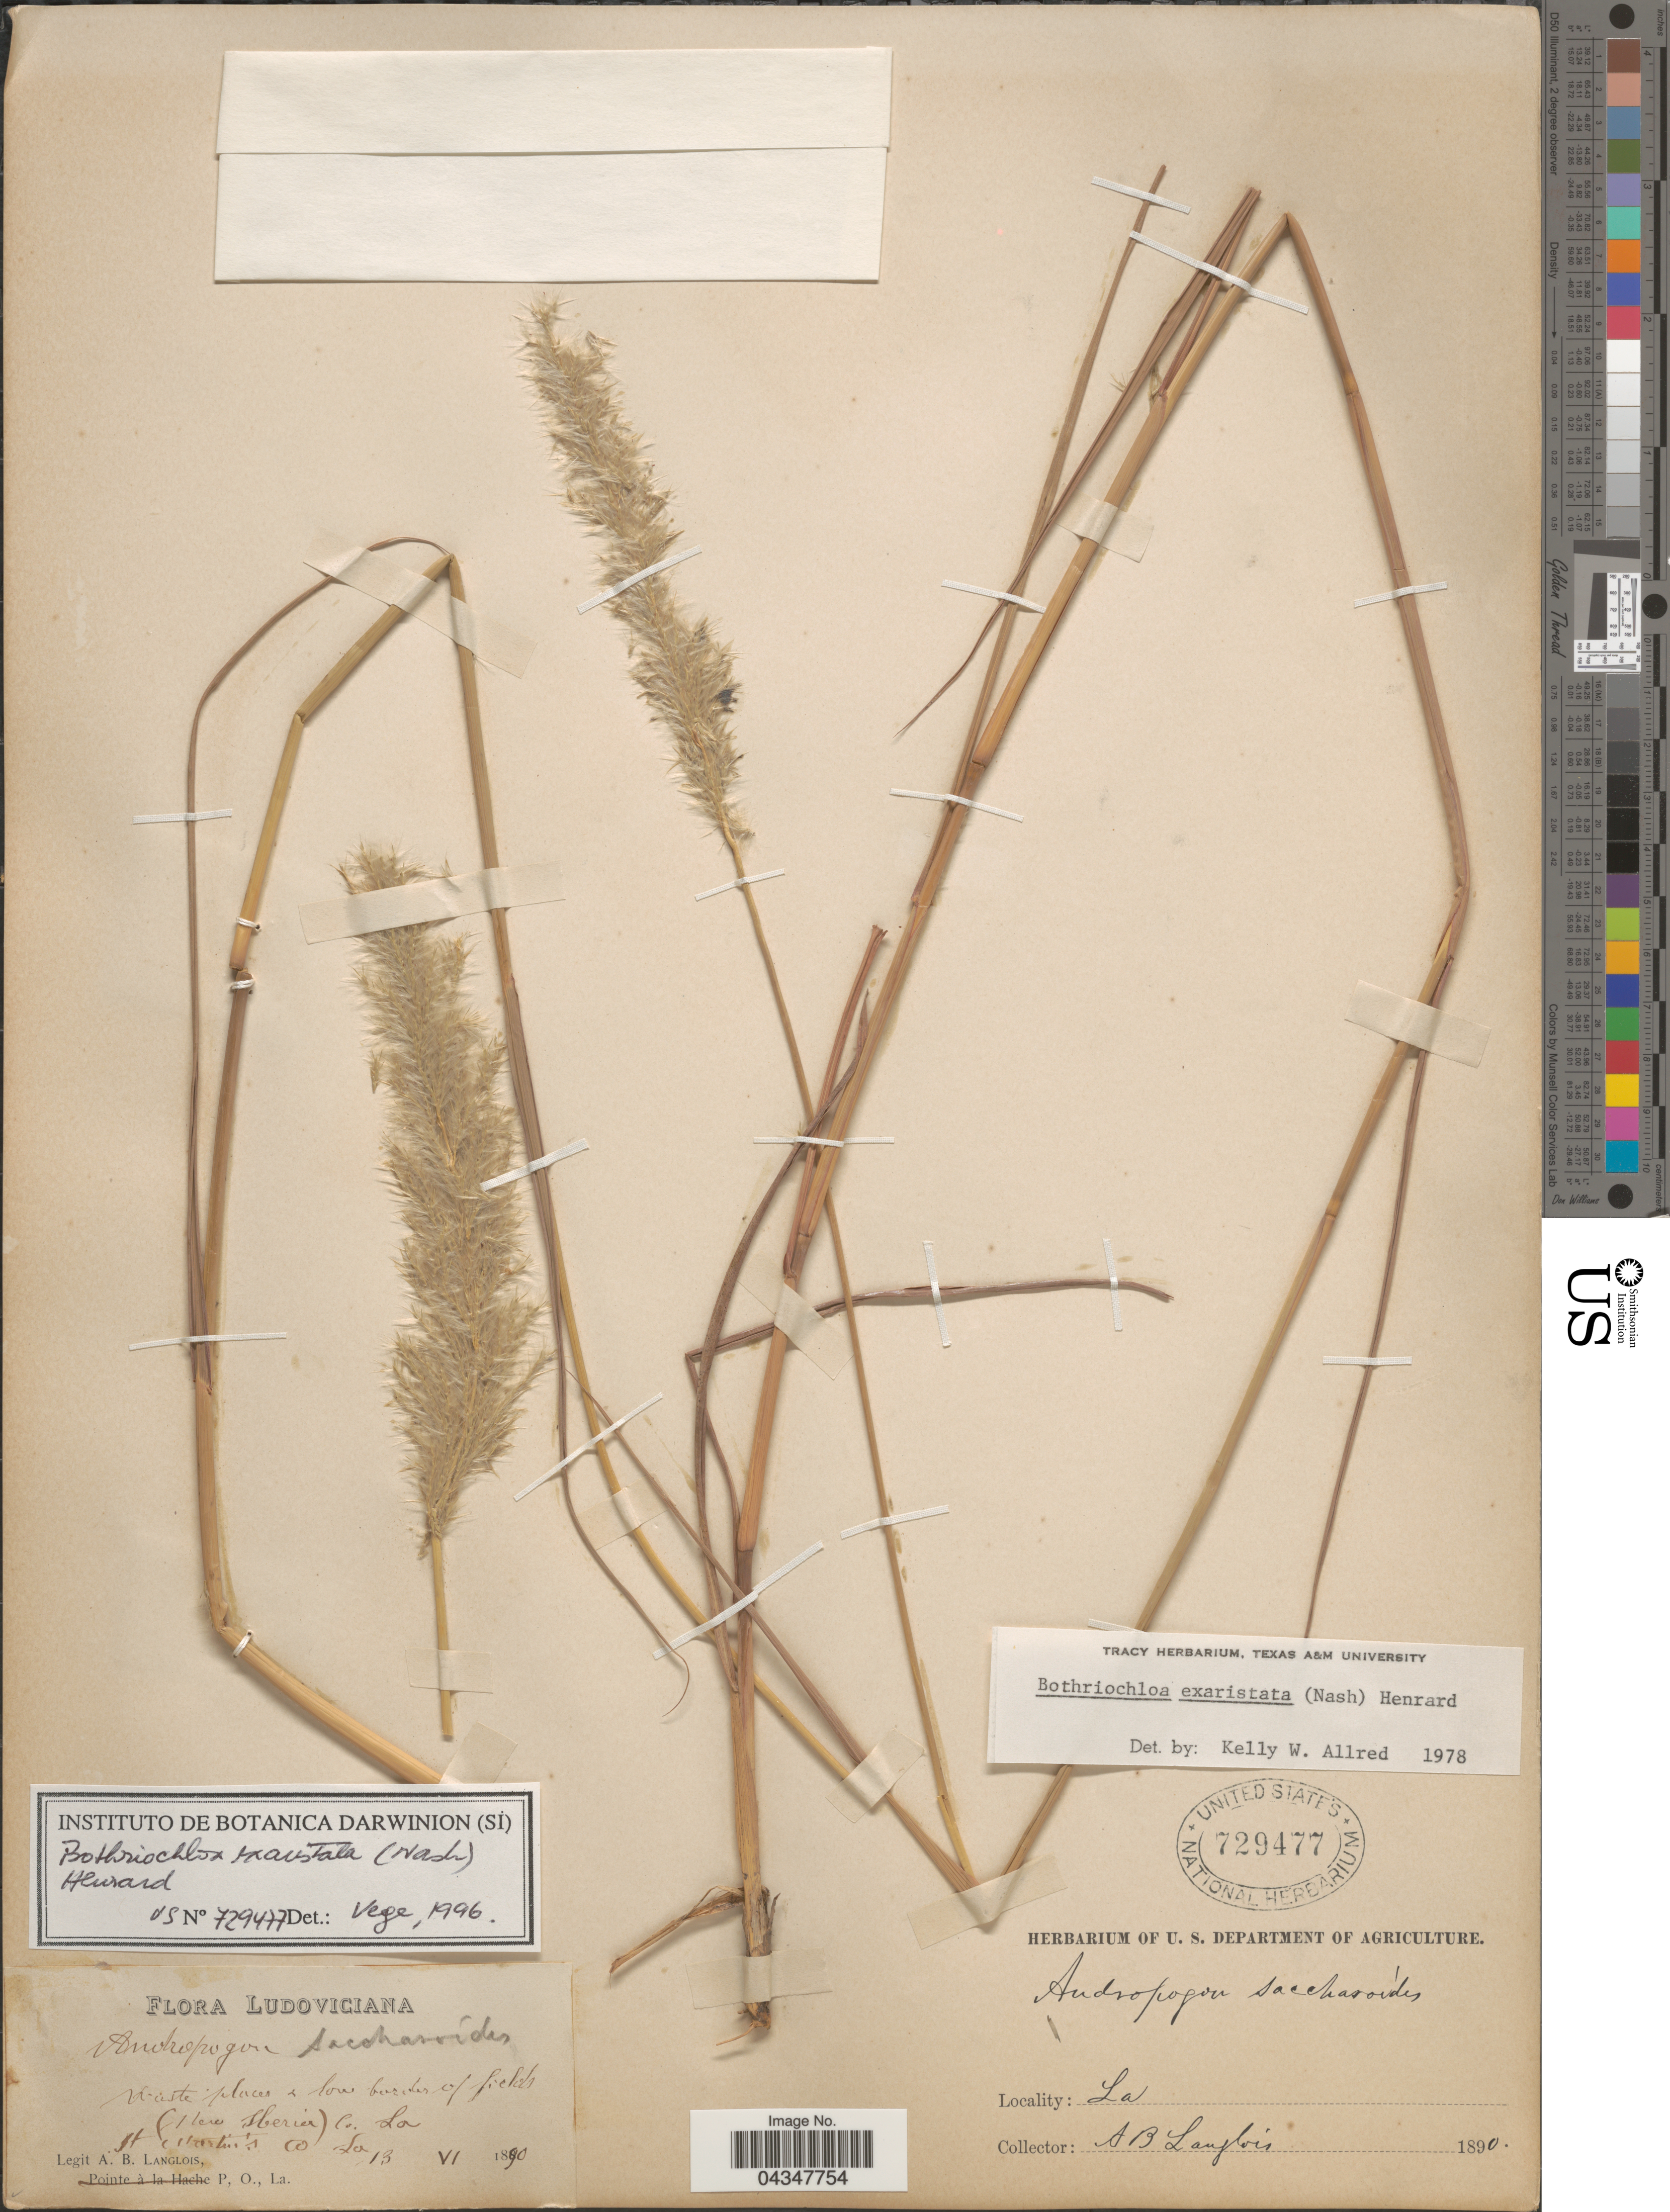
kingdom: Plantae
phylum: Tracheophyta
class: Liliopsida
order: Poales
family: Poaceae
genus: Bothriochloa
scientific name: Bothriochloa exaristata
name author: (Nash) Henr.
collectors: A. Langlois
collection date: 1890-06-13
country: United States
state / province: Louisiana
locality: (New Iberia) Co. St Martinus Co.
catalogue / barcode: US 729477